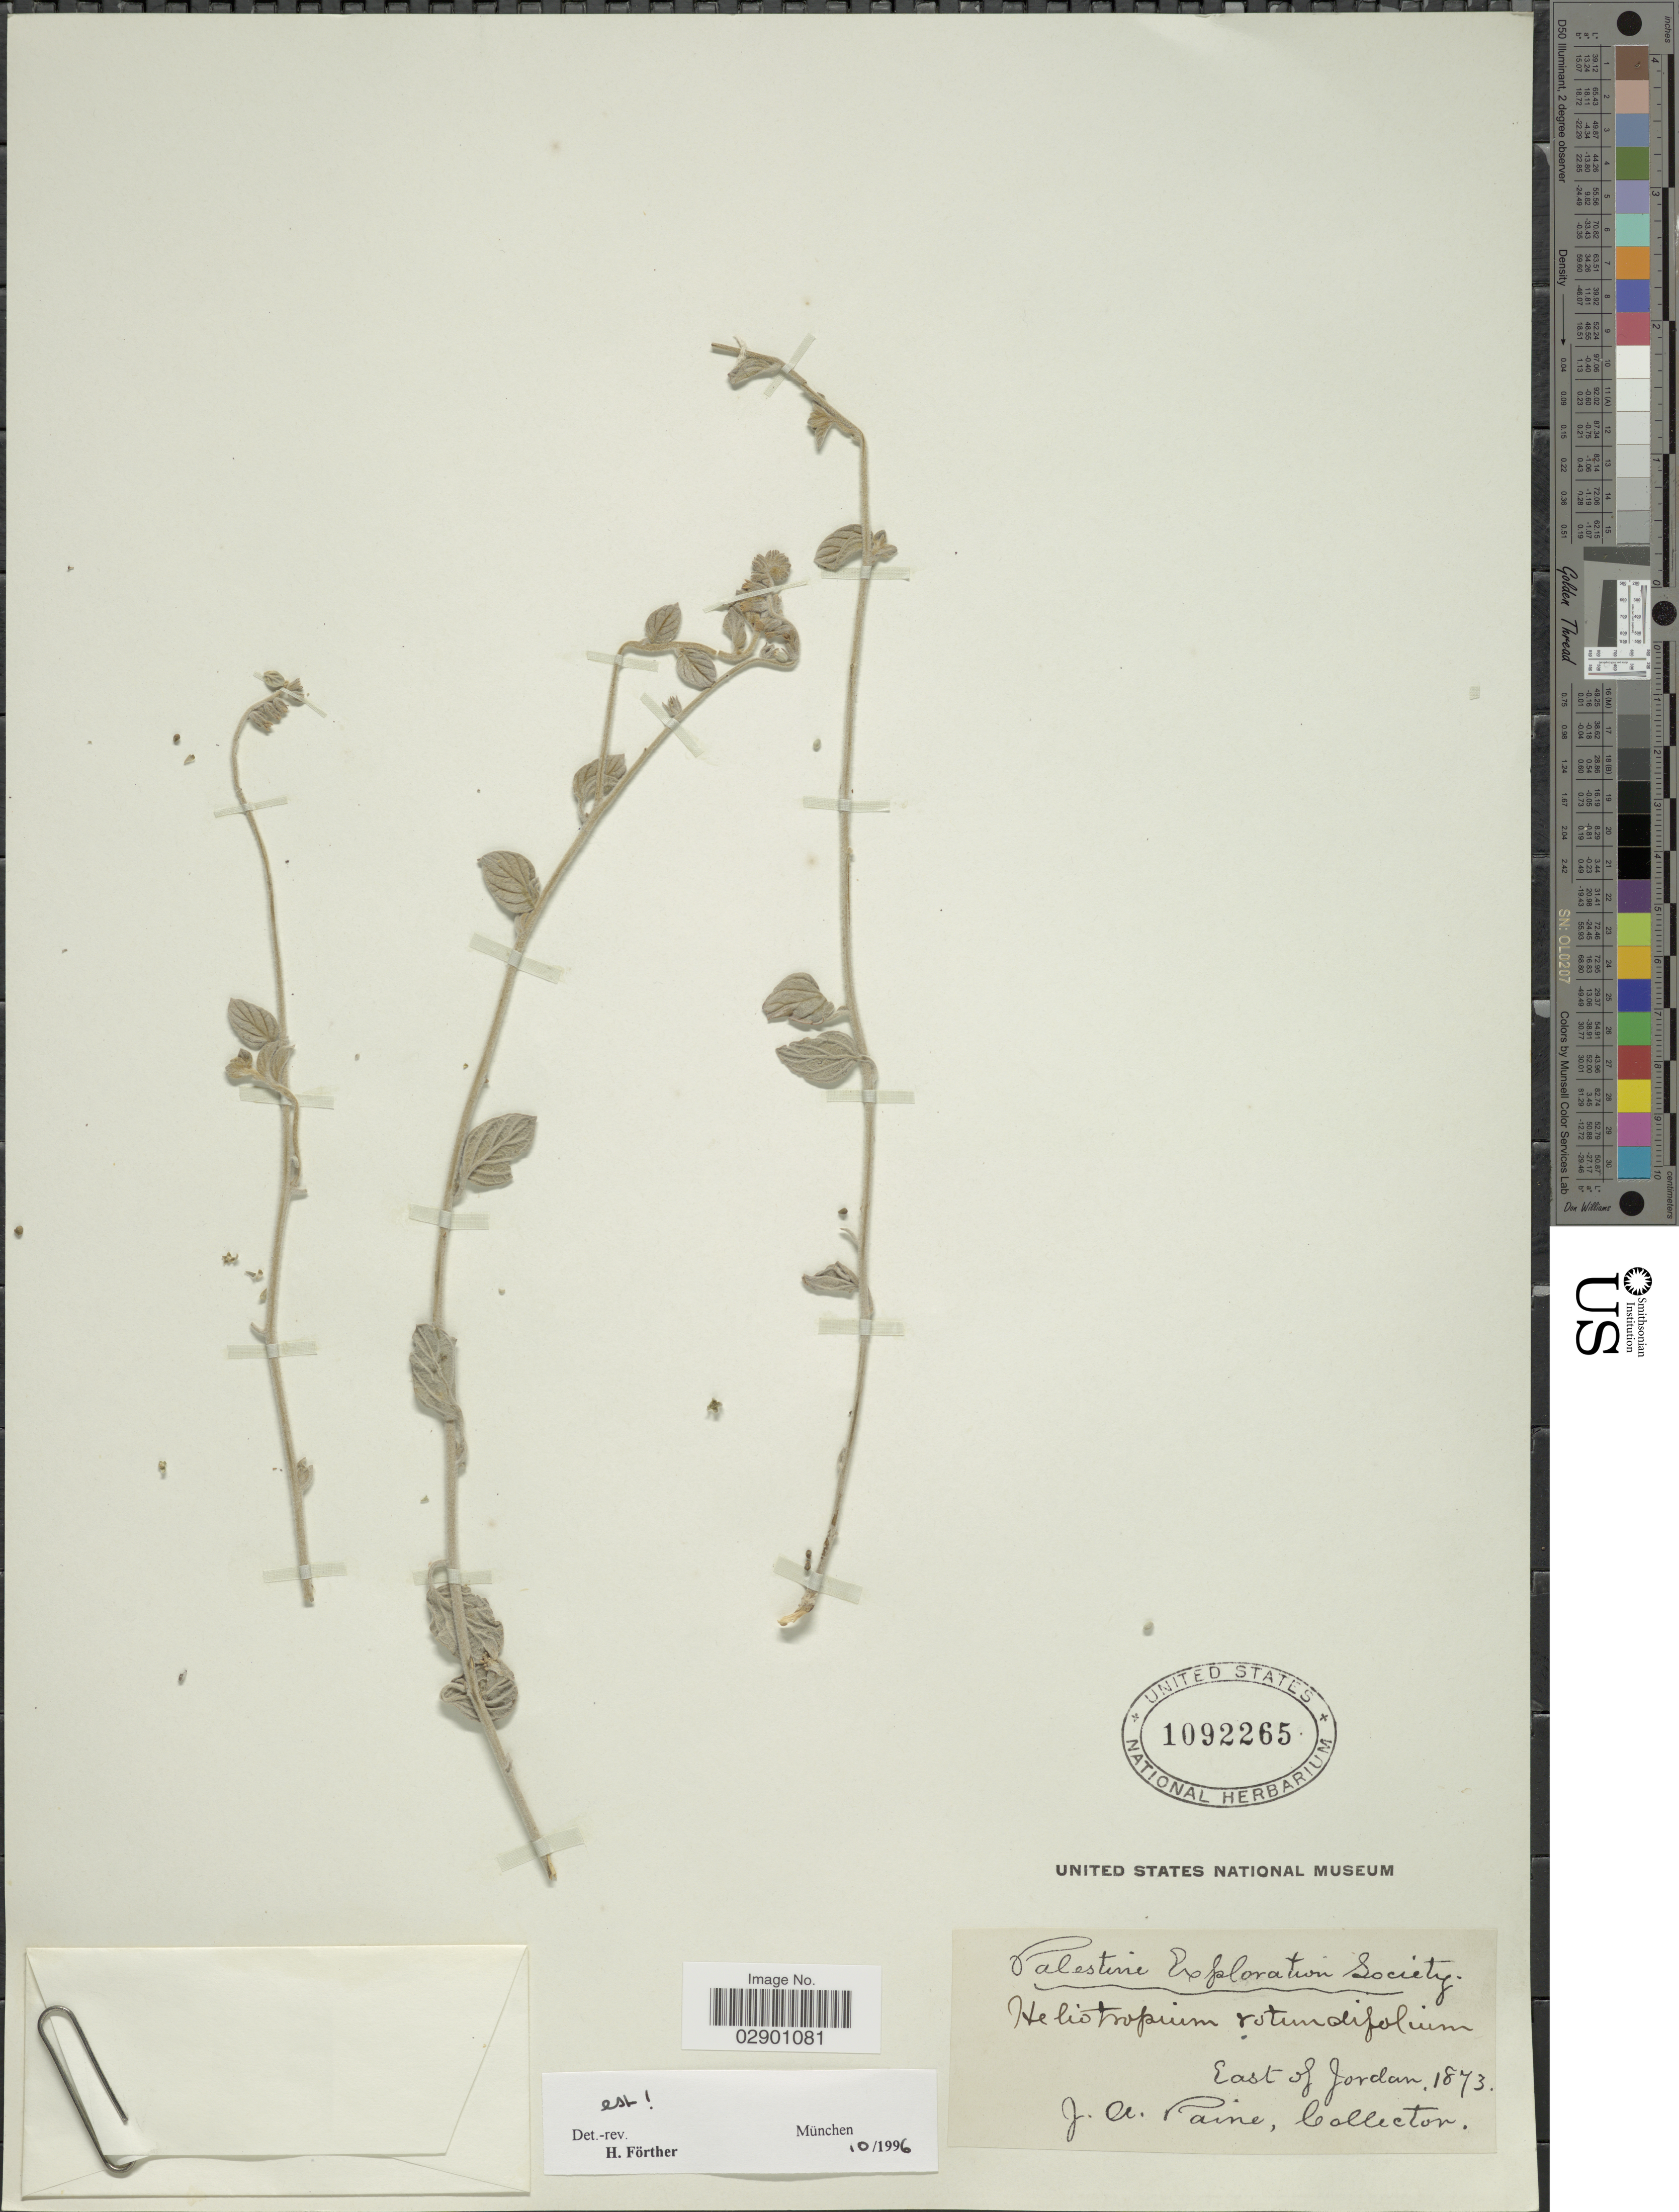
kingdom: Plantae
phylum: Tracheophyta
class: Magnoliopsida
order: Boraginales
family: Heliotropiaceae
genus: Heliotropium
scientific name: Heliotropium rotundifolium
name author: Sieber ex Lehm.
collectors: J. A. Paine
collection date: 1873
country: Jordan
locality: Palestine. East of Jordan.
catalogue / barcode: US 1092265